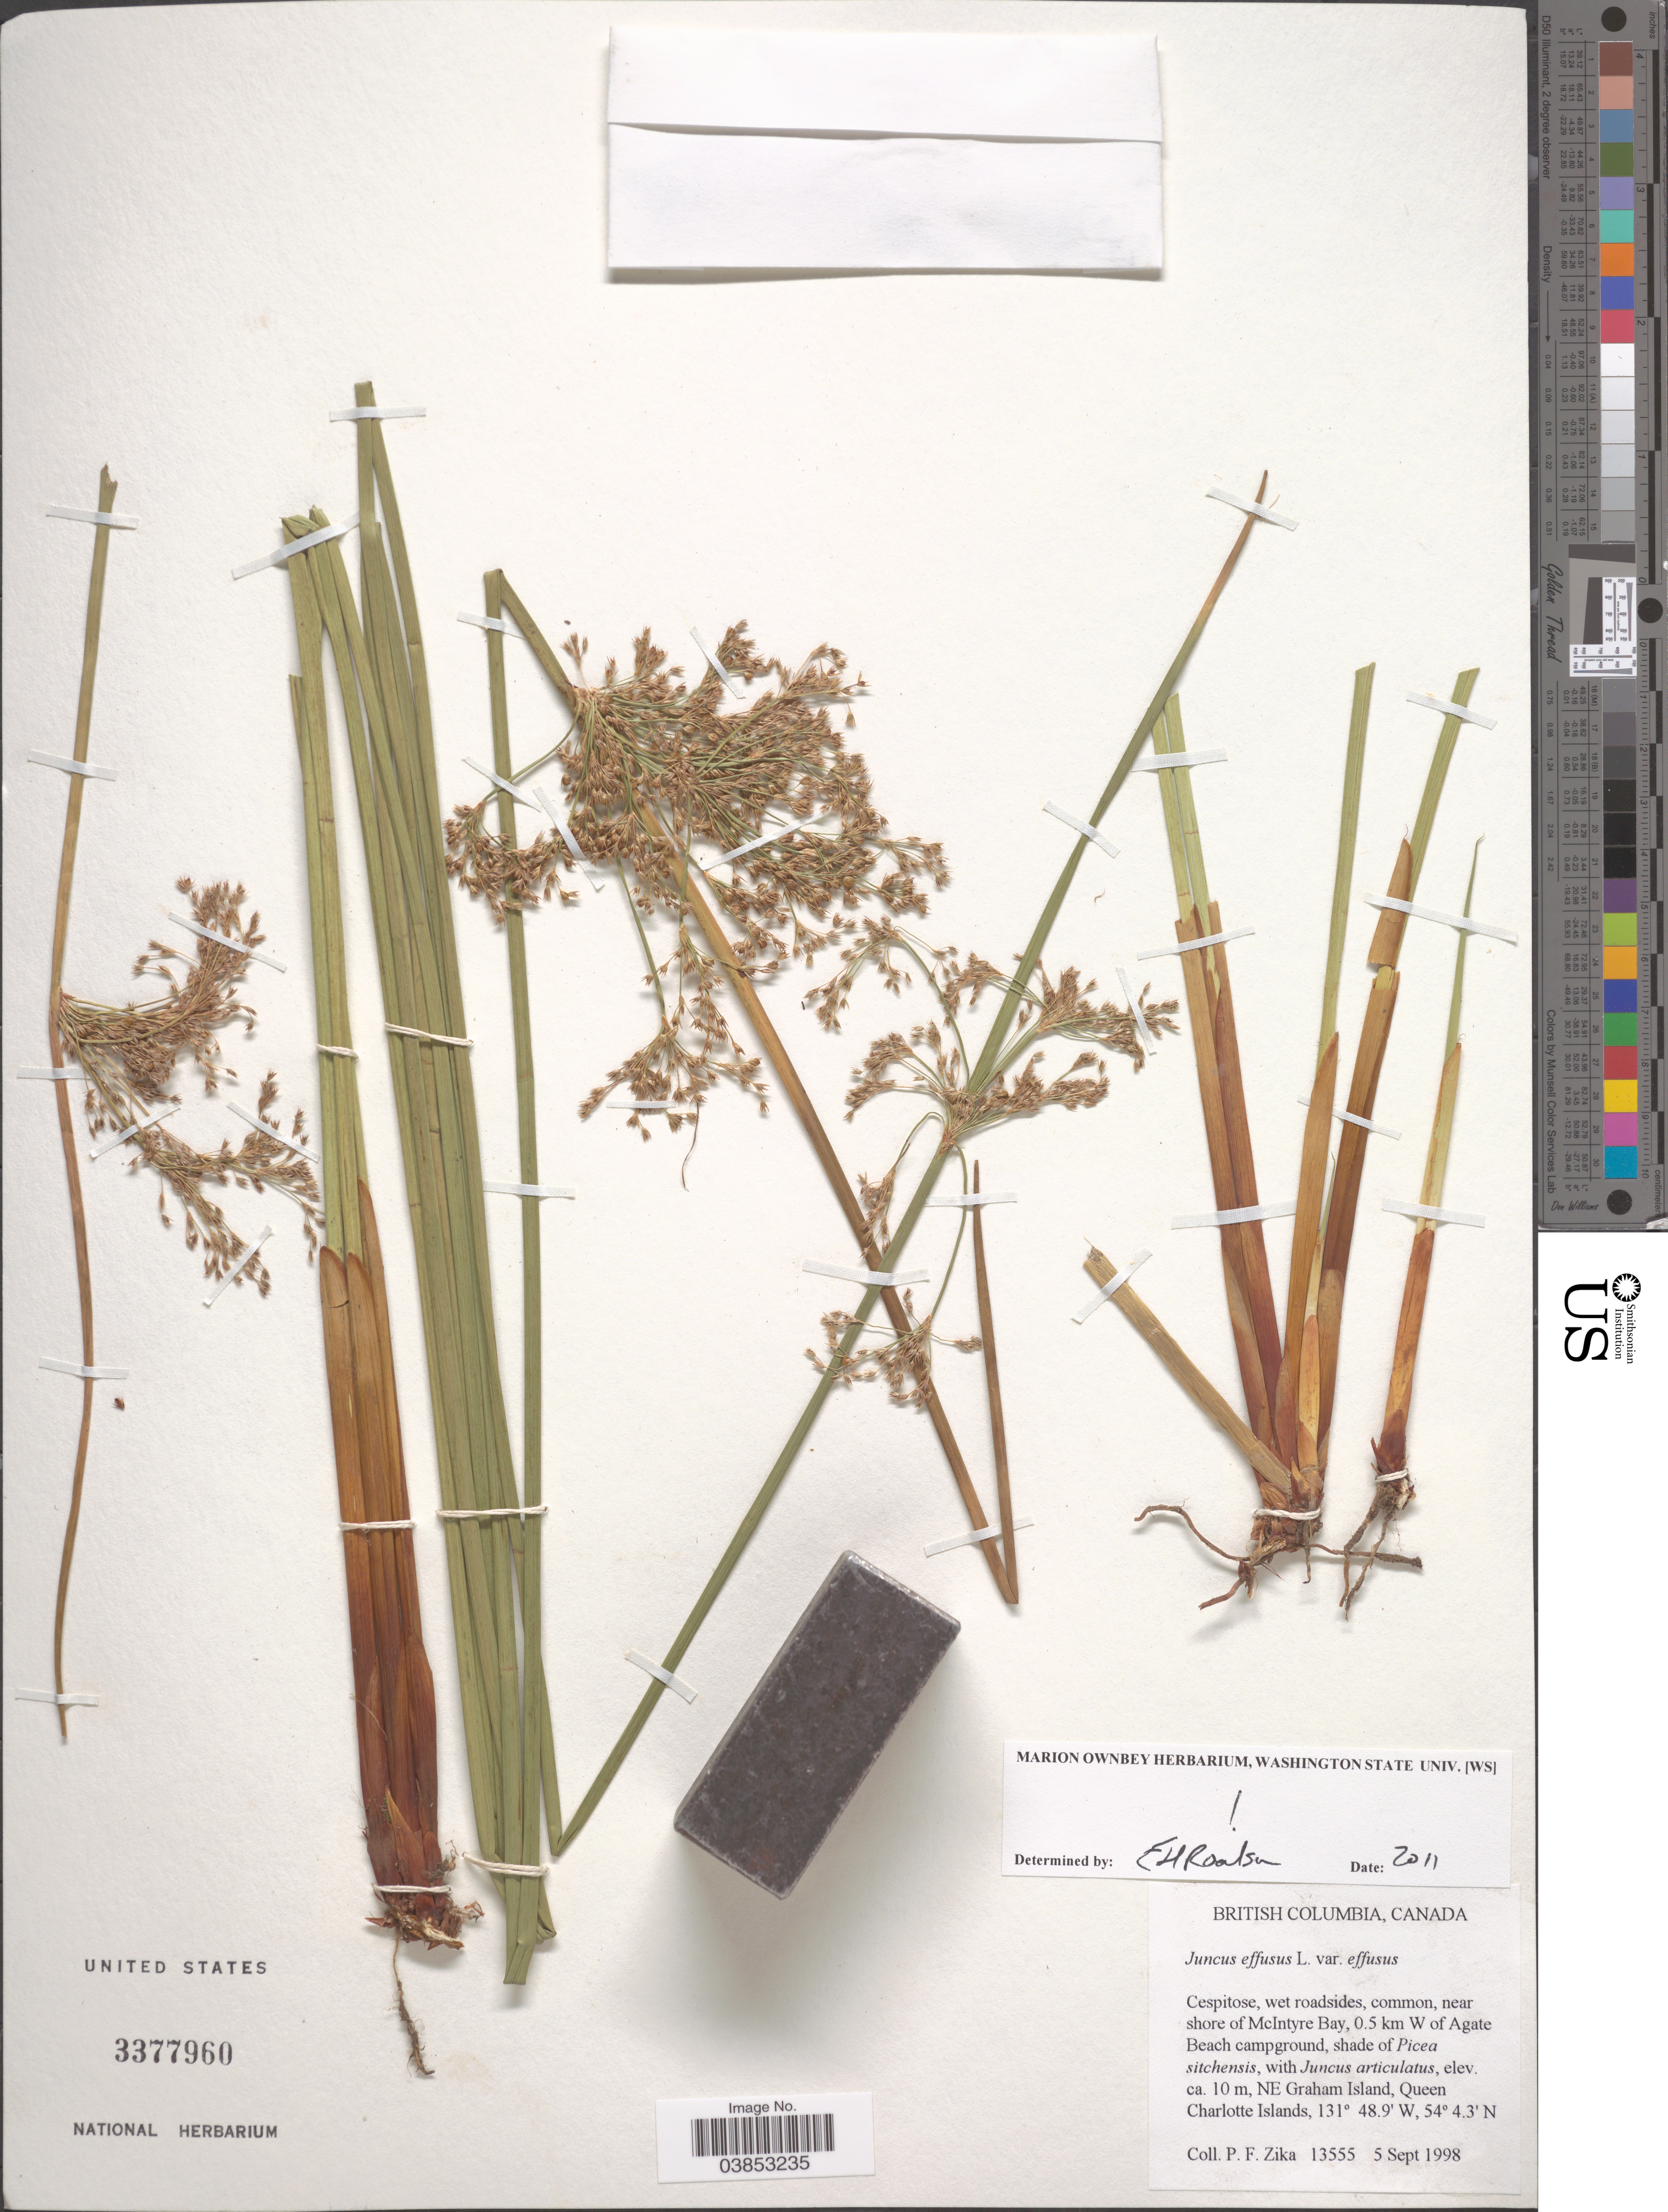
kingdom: Plantae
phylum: Tracheophyta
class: Liliopsida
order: Poales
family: Juncaceae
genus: Juncus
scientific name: Juncus effusus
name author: L.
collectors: P. F. Zika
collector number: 13555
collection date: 1998-09-05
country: Canada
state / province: British Columbia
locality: British Columbia. Near shore of McIntyre Bay, 0.5 km W of Agate Beach campground, ca. 10 m, NE Graham Island, Queen Charlotte Islands.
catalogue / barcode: US 3377960